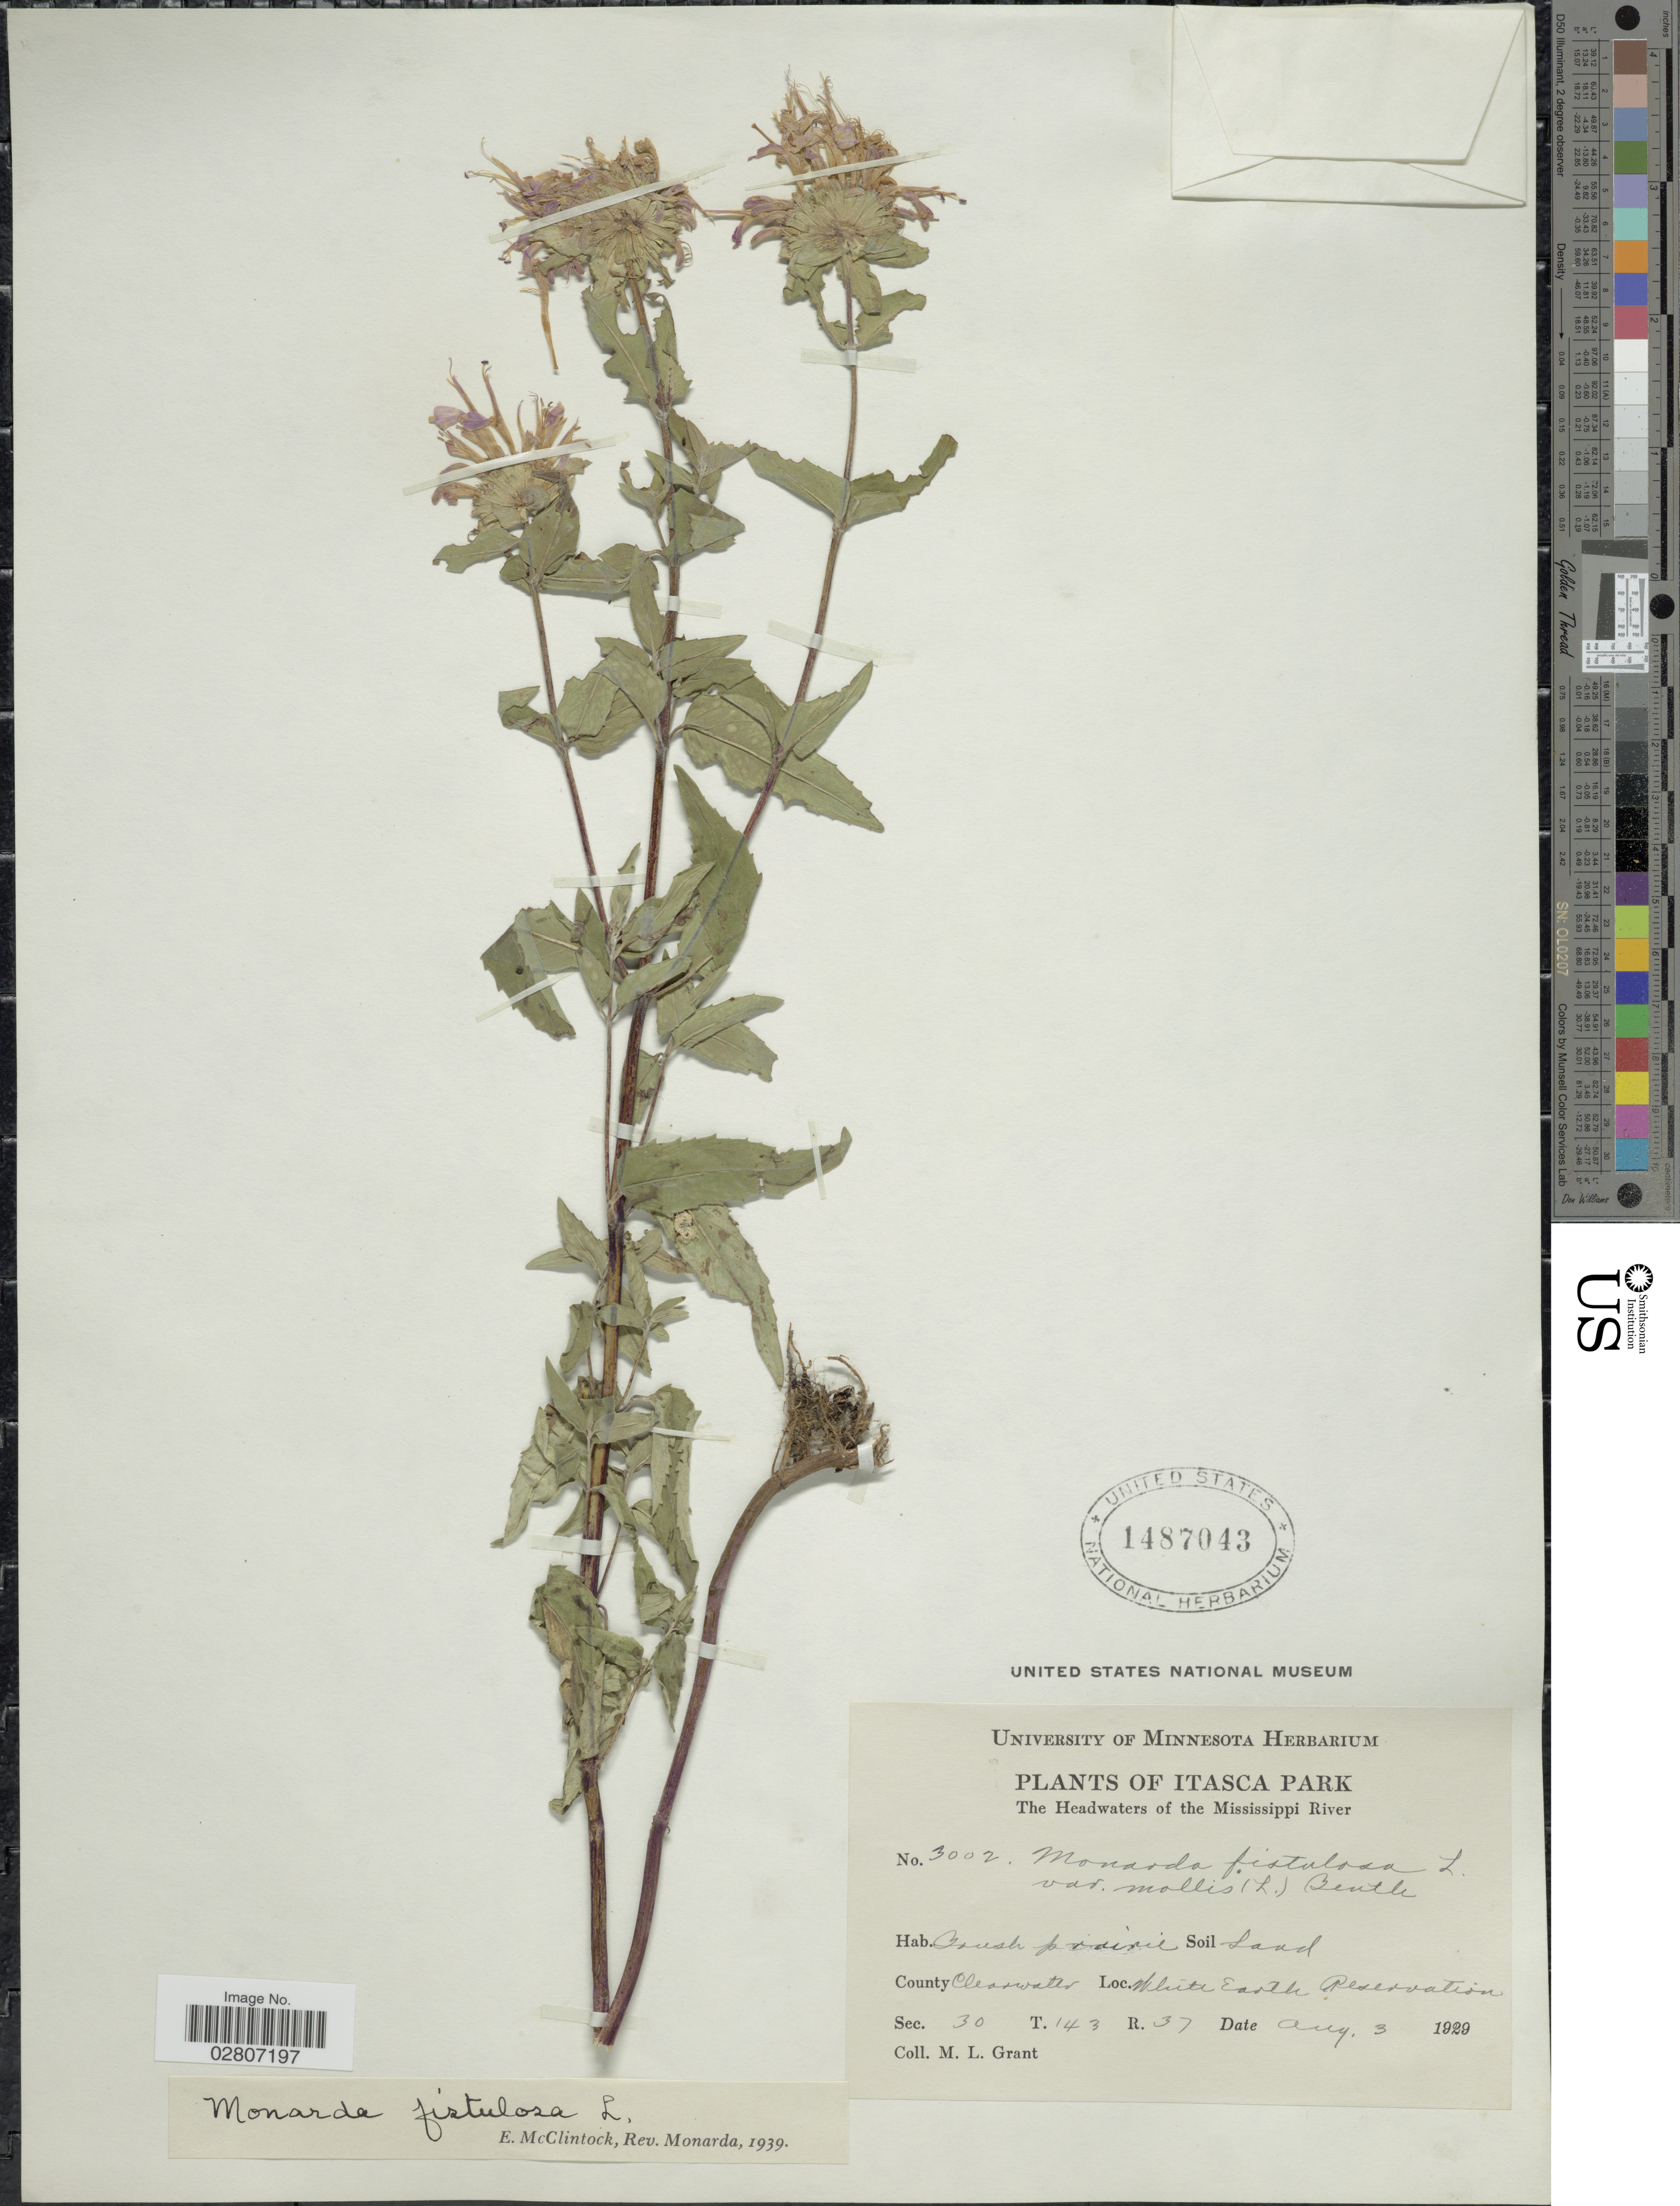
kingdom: Plantae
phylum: Tracheophyta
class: Magnoliopsida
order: Lamiales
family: Lamiaceae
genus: Monarda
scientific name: Monarda fistulosa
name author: L.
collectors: M. L. Grant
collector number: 3002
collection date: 1929-08-03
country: United States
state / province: Minnesota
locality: Itasca Park. The Headwaters of the Mississippi River. County Clearwater. White Earth Reservation. Sec. 30 T.143 R.37.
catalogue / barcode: US 1487043